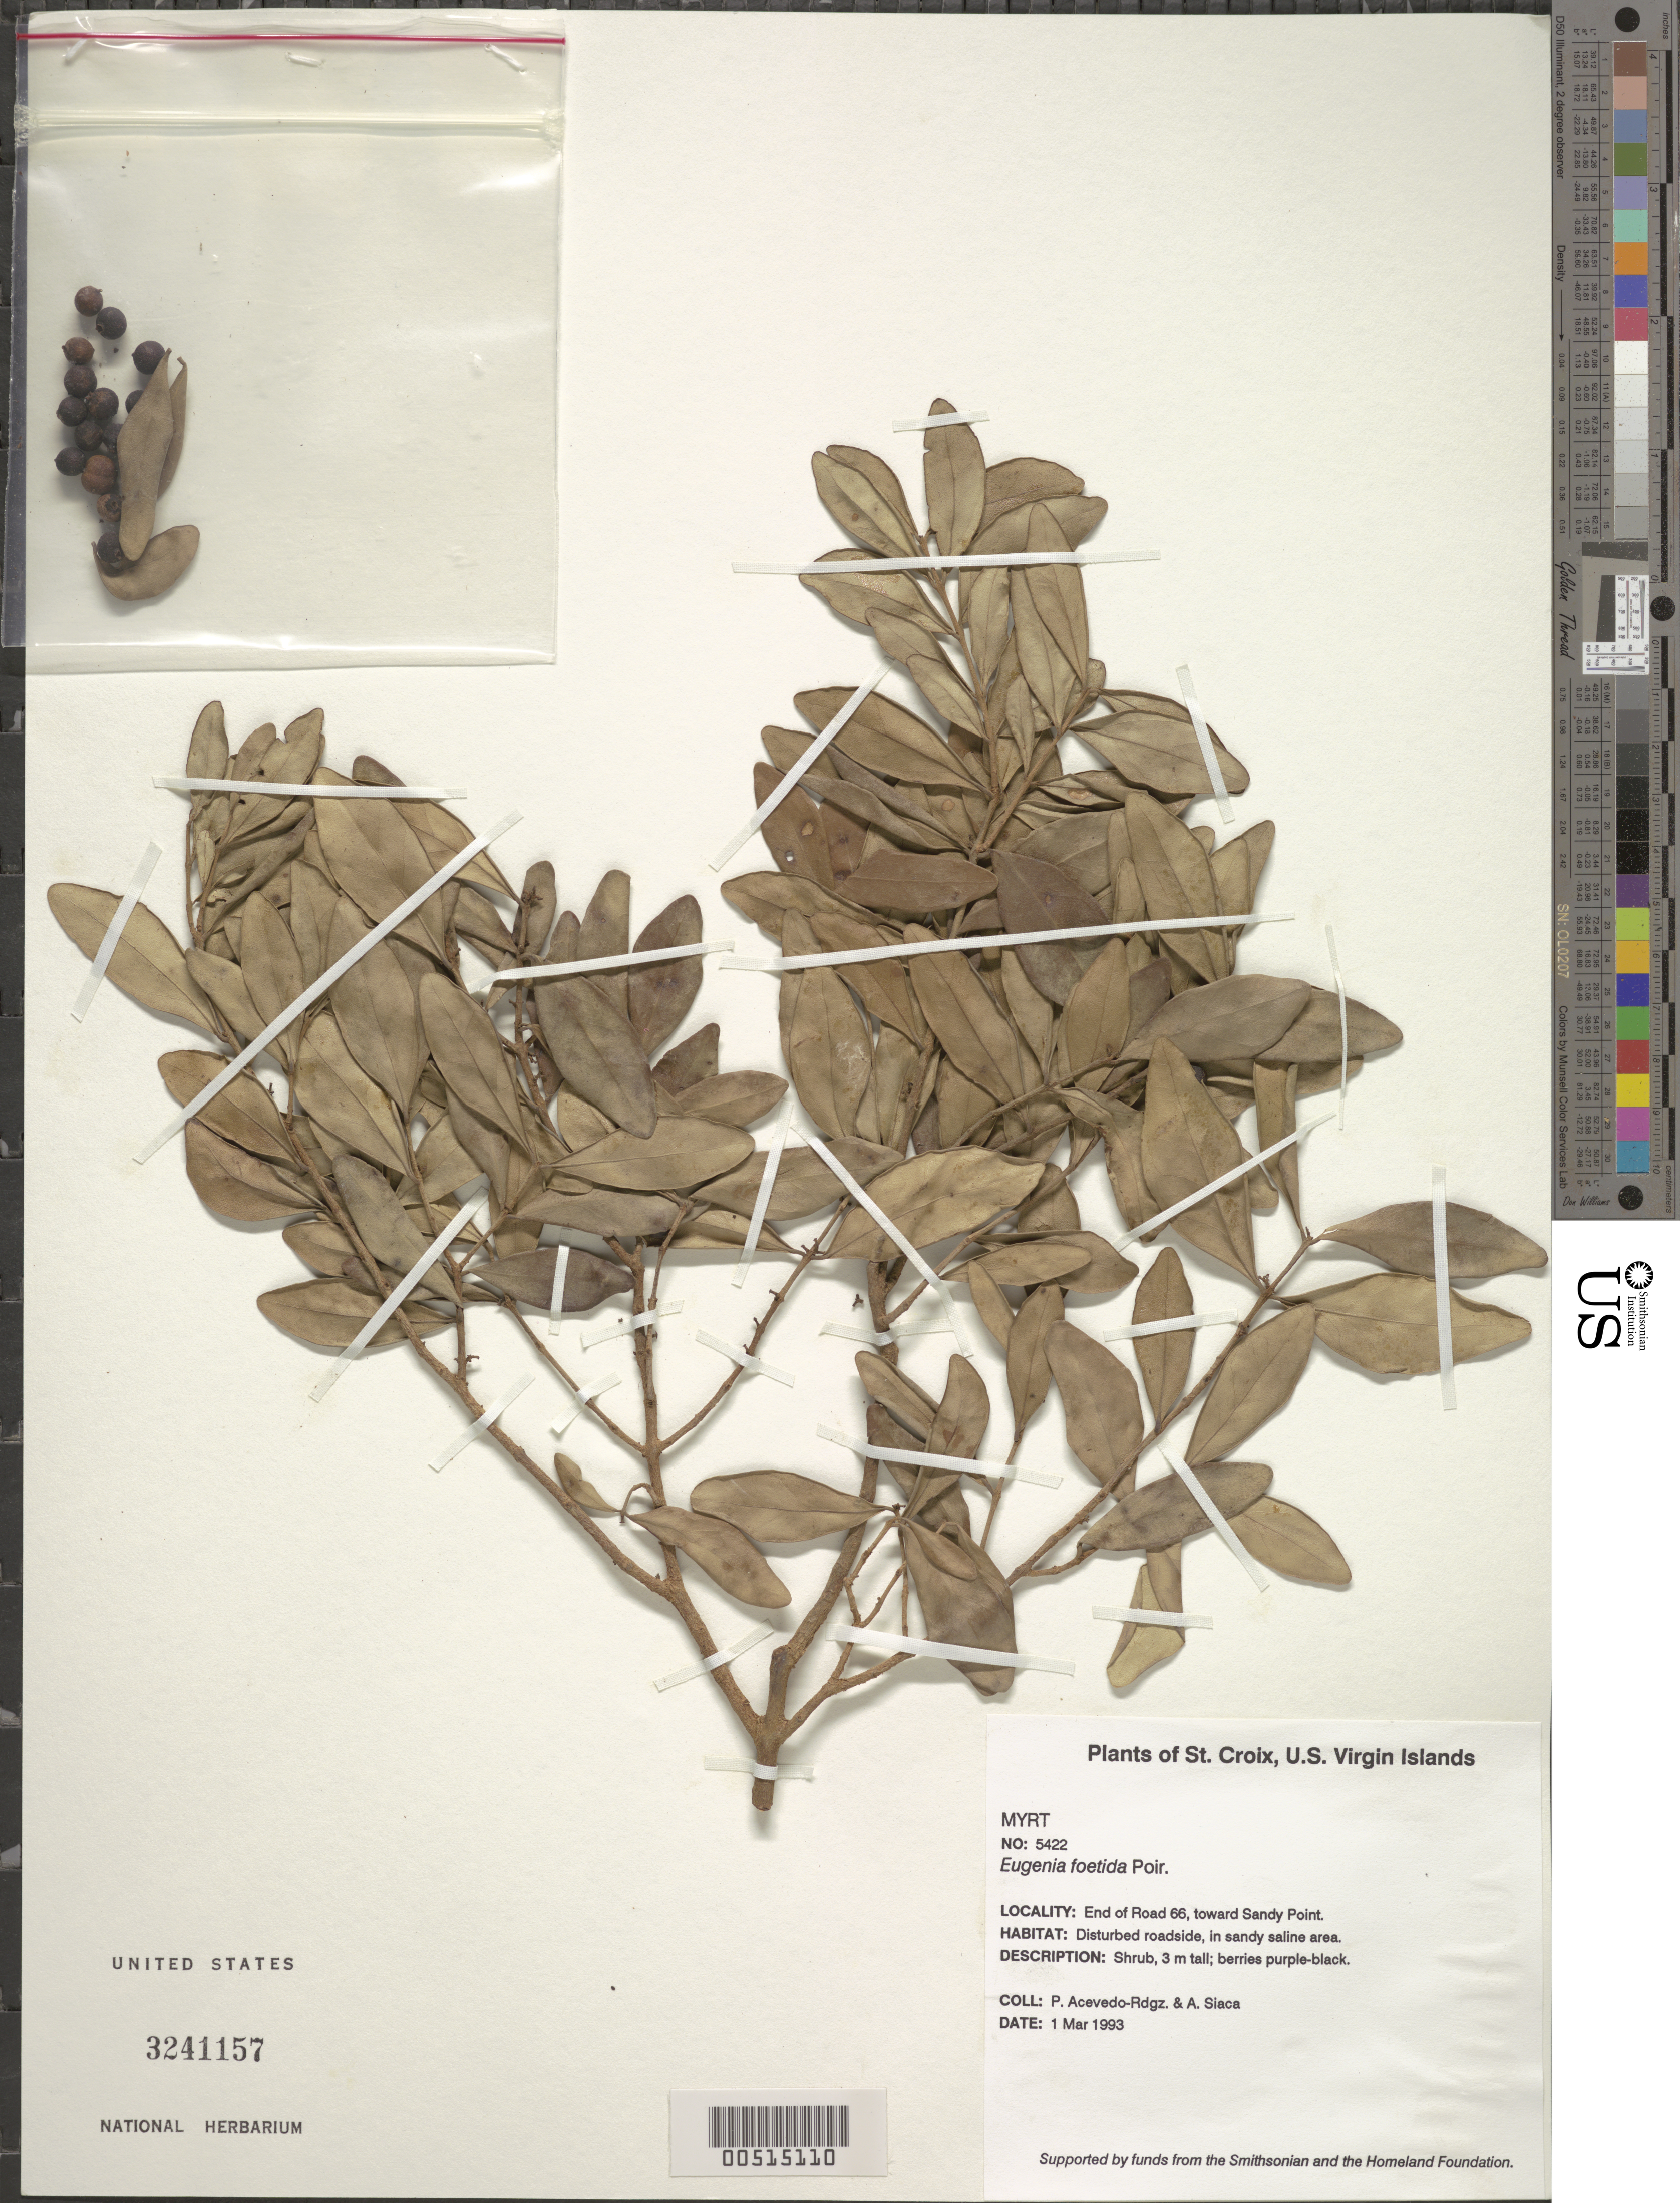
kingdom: Plantae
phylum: Tracheophyta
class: Magnoliopsida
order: Myrtales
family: Myrtaceae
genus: Eugenia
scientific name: Eugenia foetida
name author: Pers.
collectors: P. Acevedo-Rodr. & A. Siaca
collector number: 5422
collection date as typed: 01 Mar 1993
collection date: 1993-03-01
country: U.S. Virgin Islands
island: St. Croix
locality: End of Road 66, toward Sandy Point.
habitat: Disturbed roadside, in sandy saline area.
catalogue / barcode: US 3241157